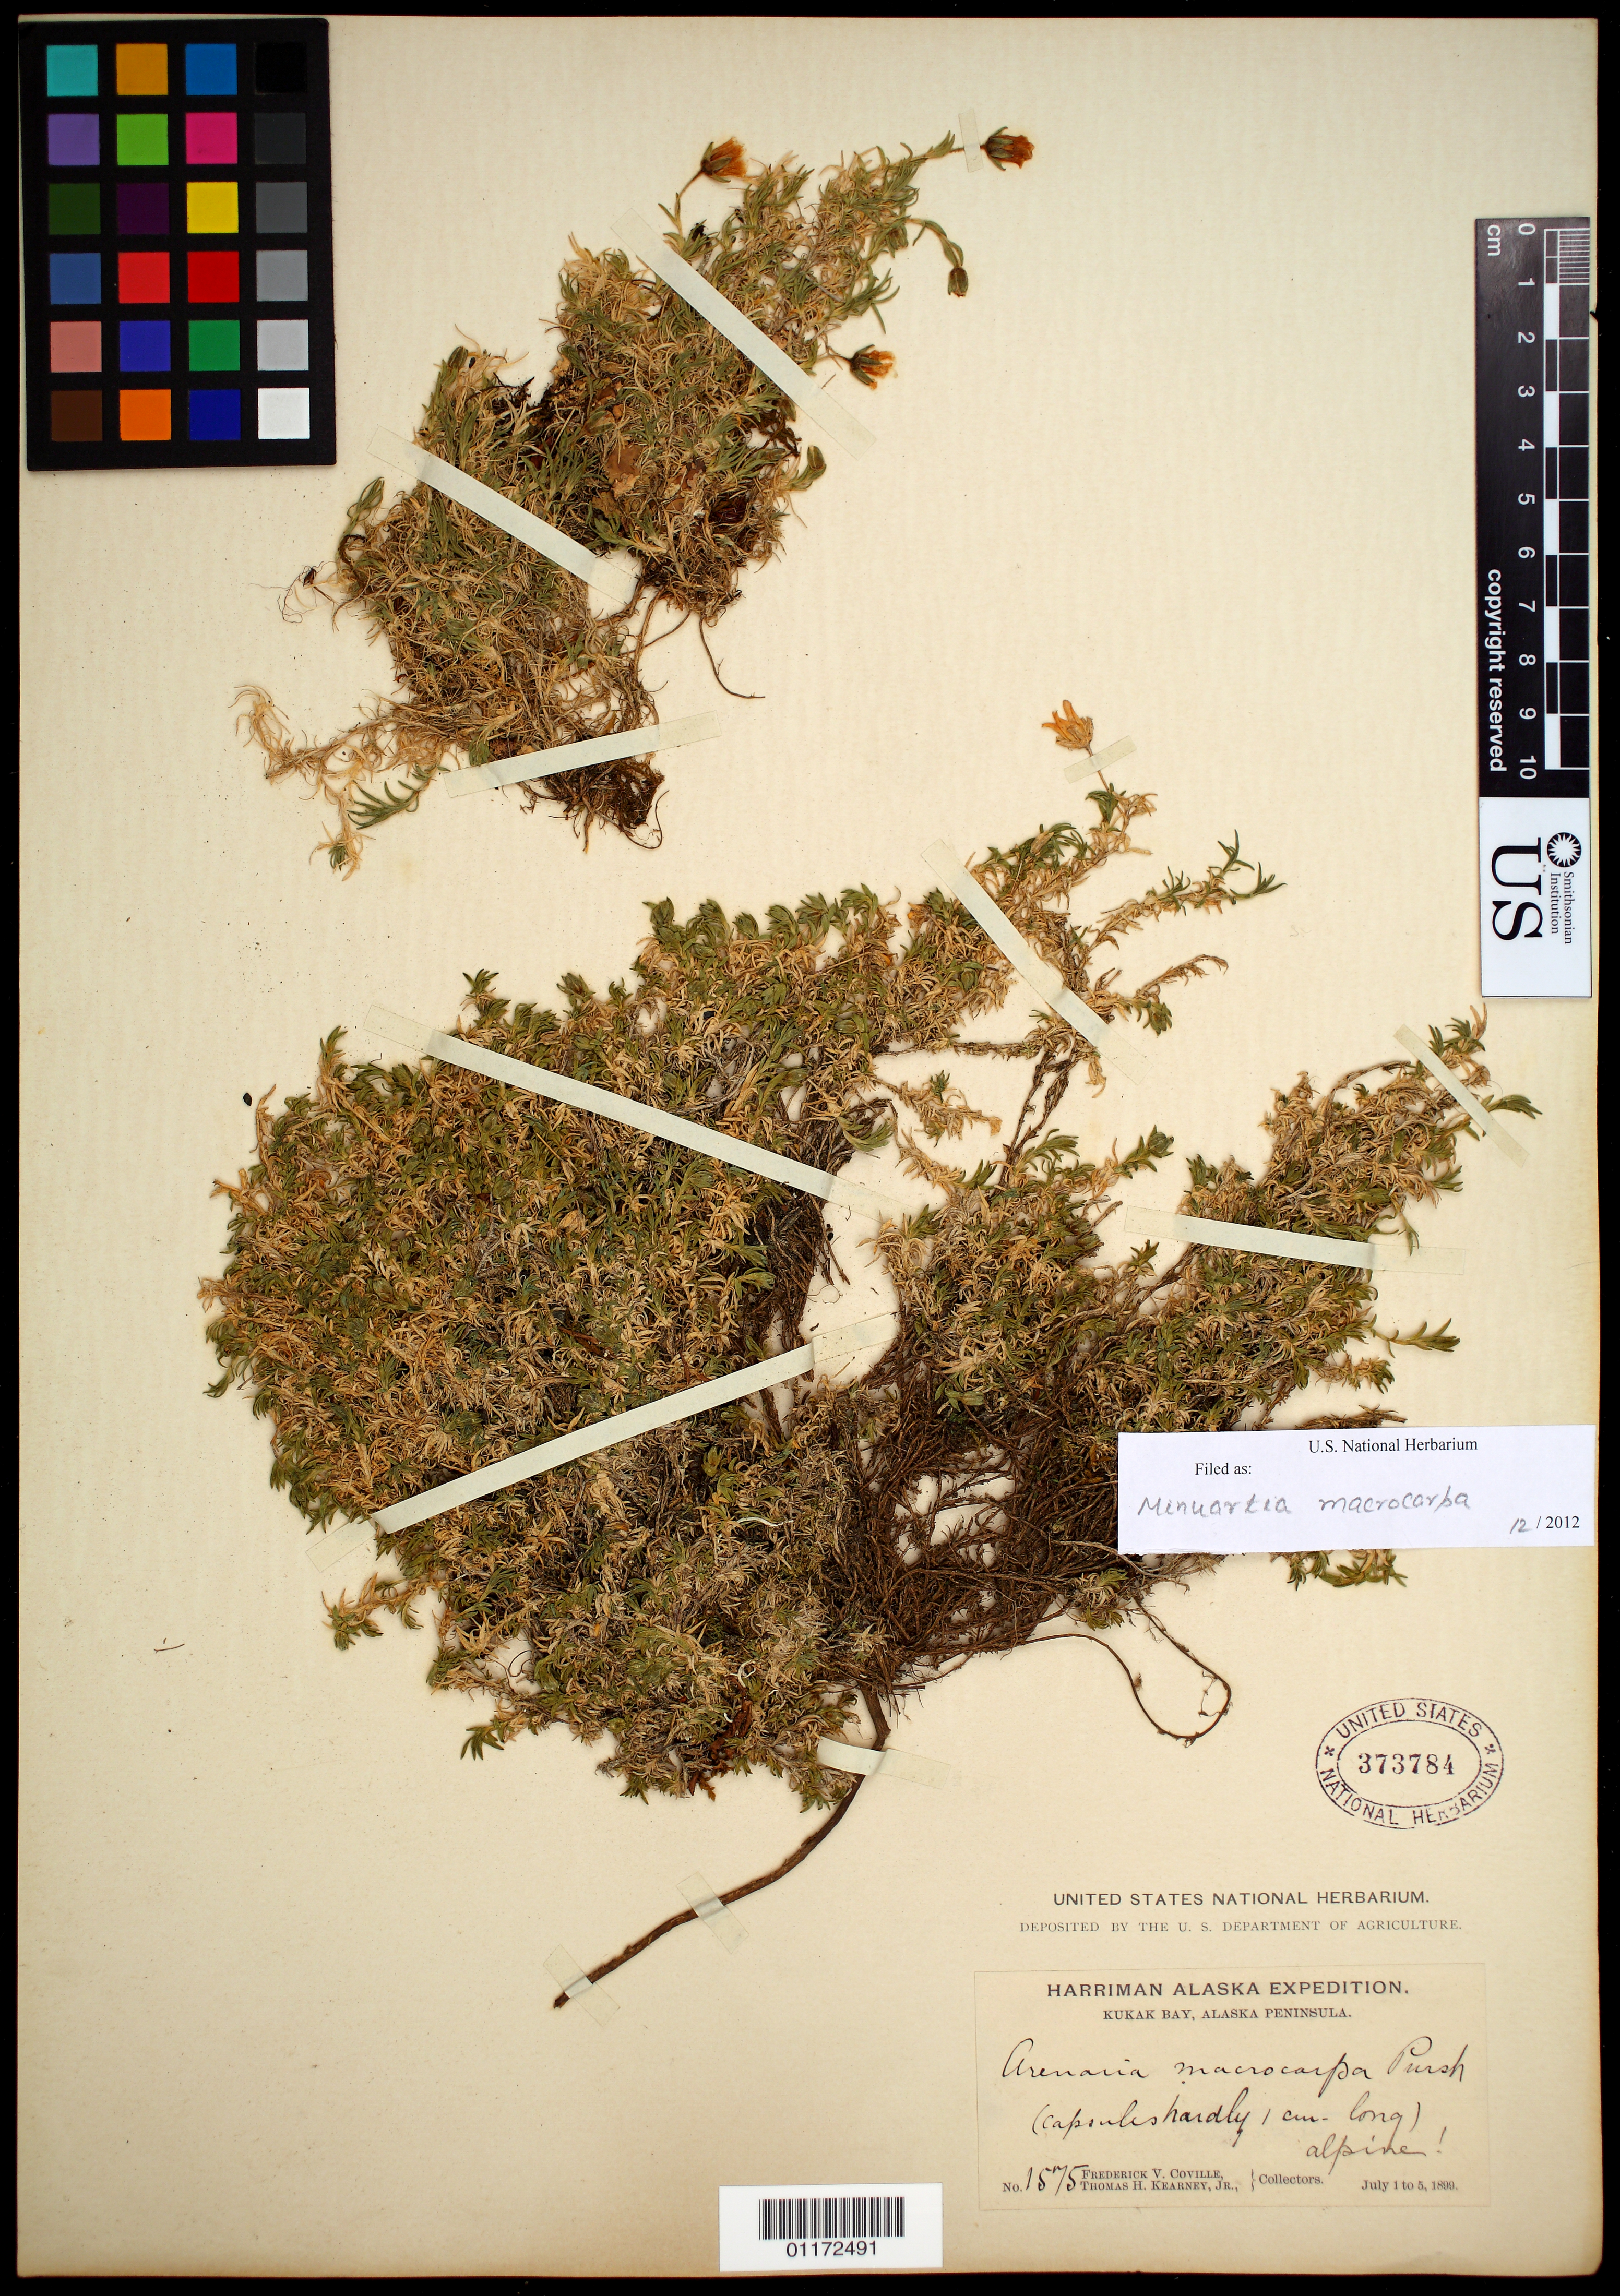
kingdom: Plantae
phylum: Tracheophyta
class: Magnoliopsida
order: Caryophyllales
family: Caryophyllaceae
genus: Pseudocherleria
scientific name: Pseudocherleria macrocarpa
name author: (Pursh) Dillenb. & Kadereit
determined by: U.S. National Herbarium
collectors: F. V. Coville & F. Funston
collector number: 1575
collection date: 1899-07-01/1899-07-05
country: United States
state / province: Alaska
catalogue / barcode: US 373784